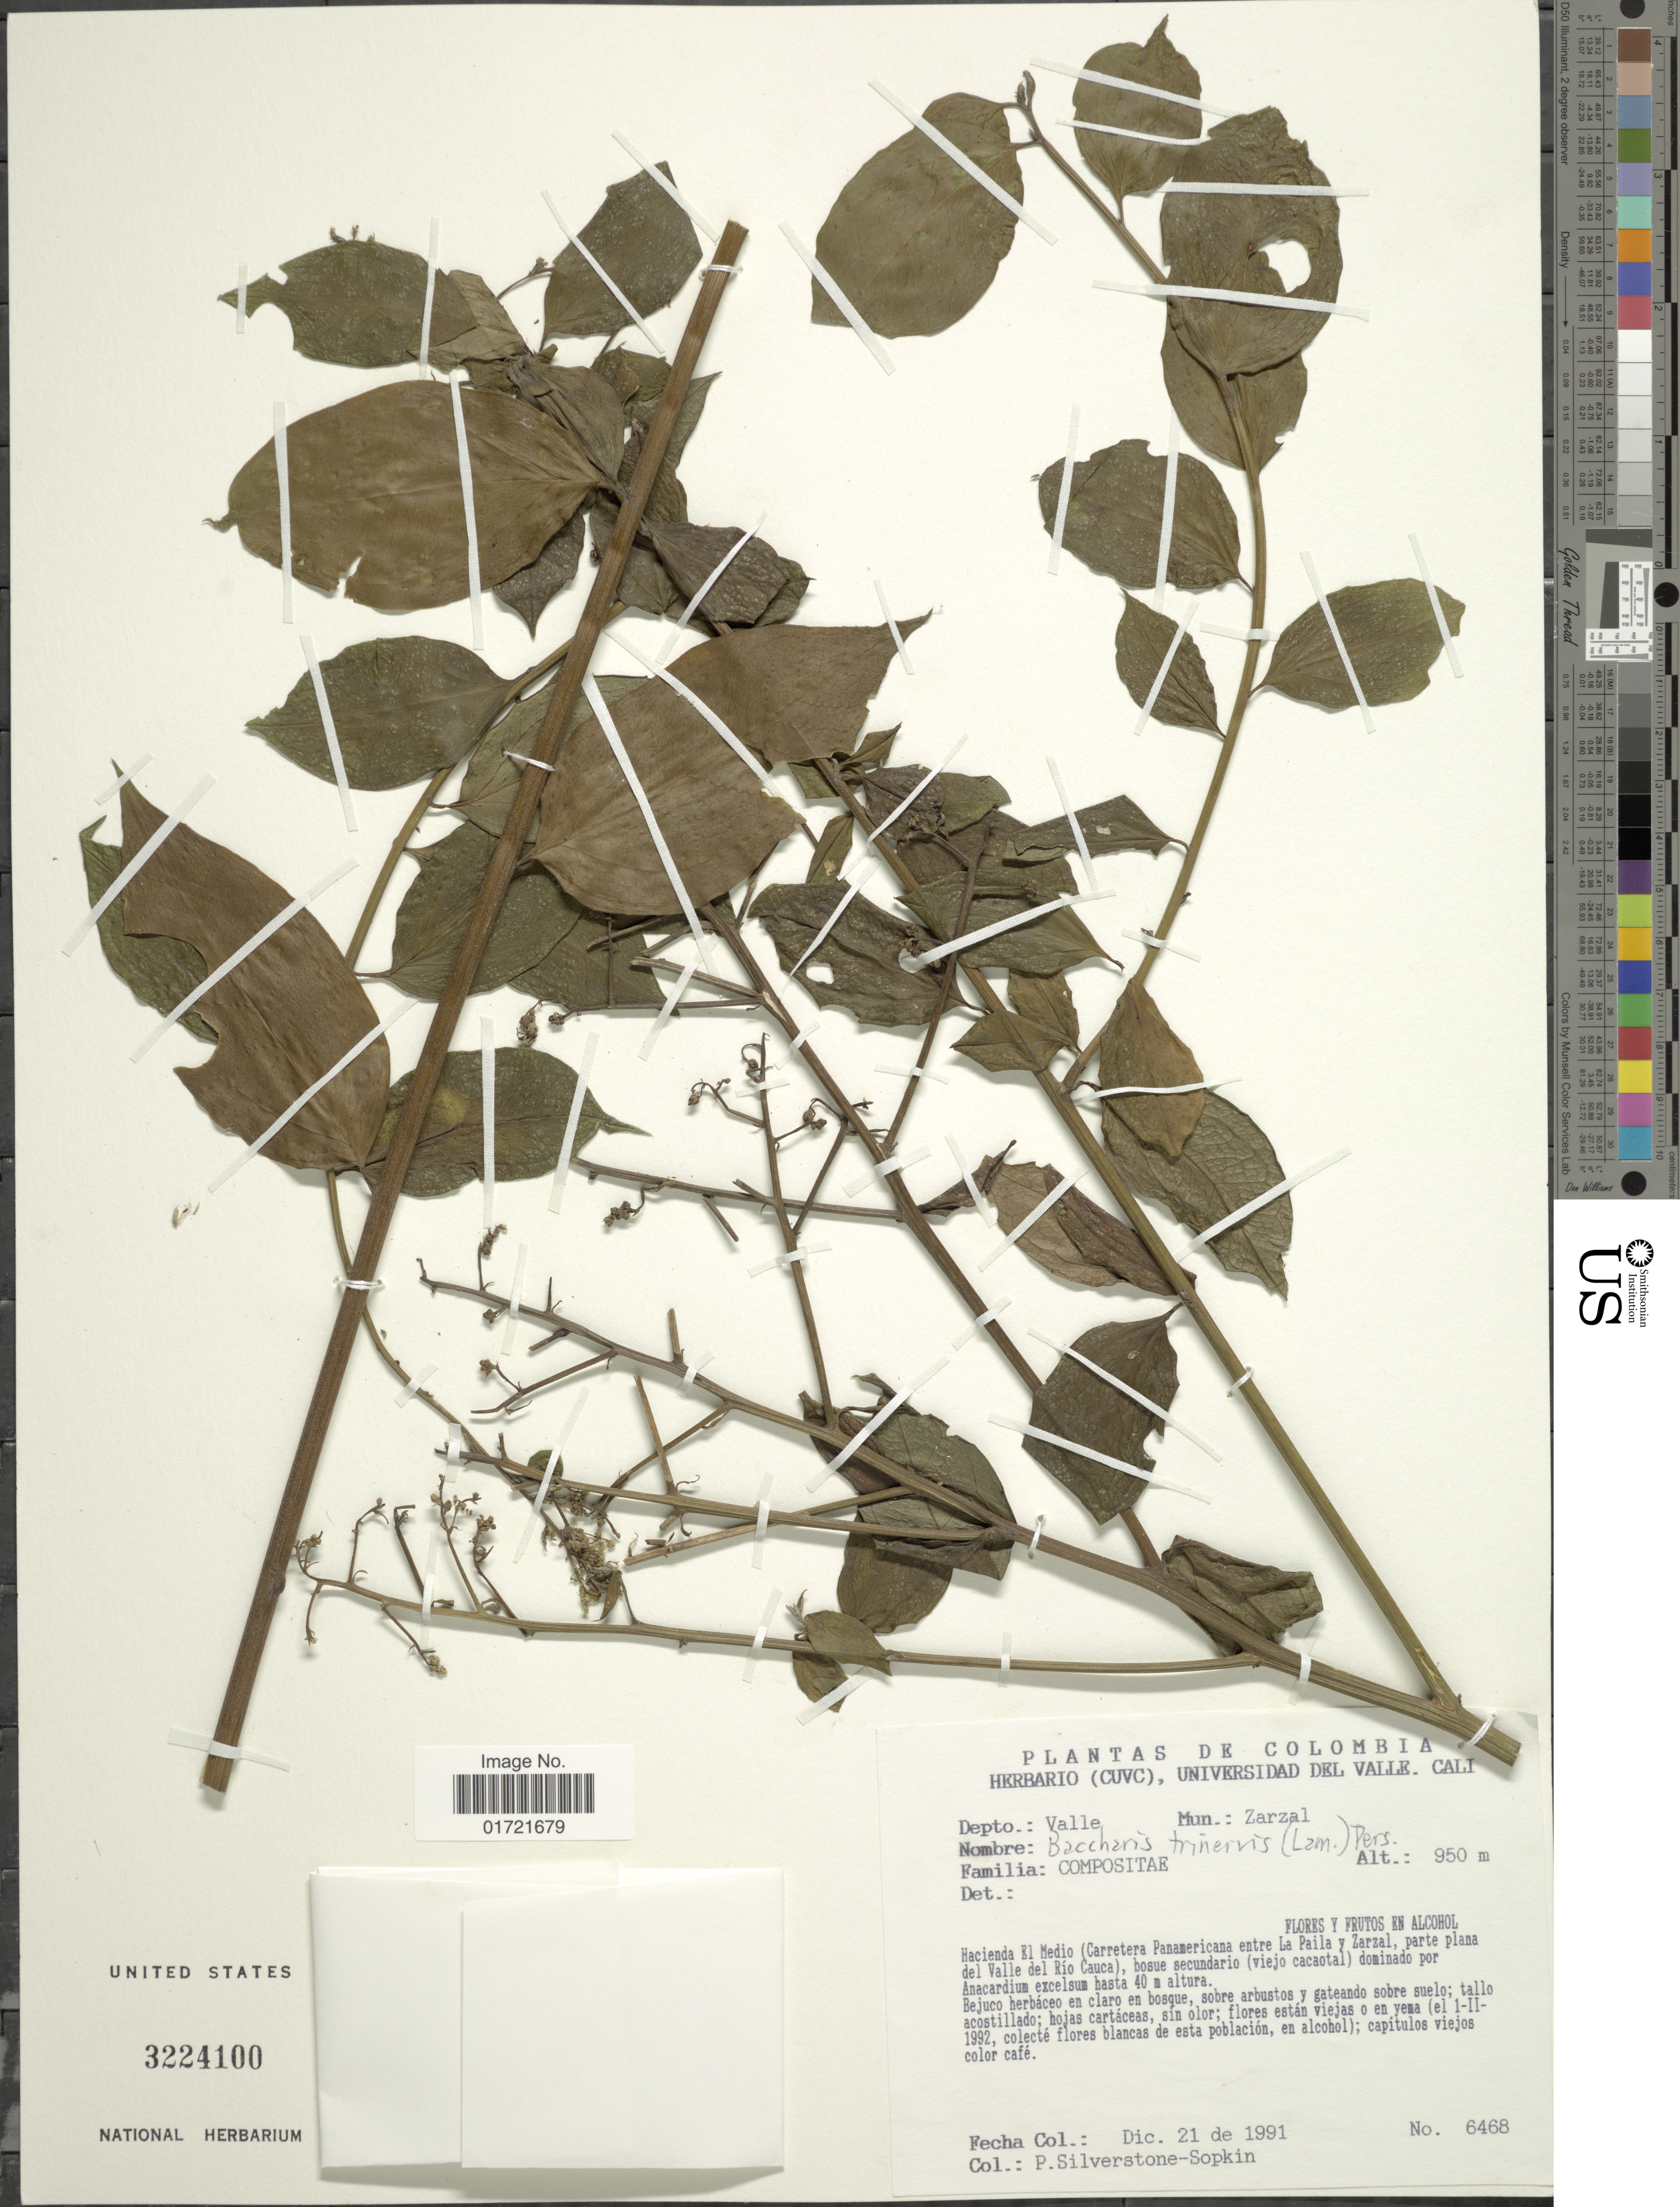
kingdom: Plantae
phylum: Tracheophyta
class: Magnoliopsida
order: Asterales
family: Asteraceae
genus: Baccharis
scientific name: Baccharis trinervis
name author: (Lam.) Pers.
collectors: P. A. Silverstone-Sopkin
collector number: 6468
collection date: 1991-12-21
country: Colombia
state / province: Valle del Cauca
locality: Depto.: Valle, Mun.: Zarzal, Hacienda El Medio ( Carretera Panamericana entre La Paila y Zarzal, parte plana del Valle del Rio Cauca), bosque secundario (viejo cacaotal)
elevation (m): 950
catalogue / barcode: US 3224100